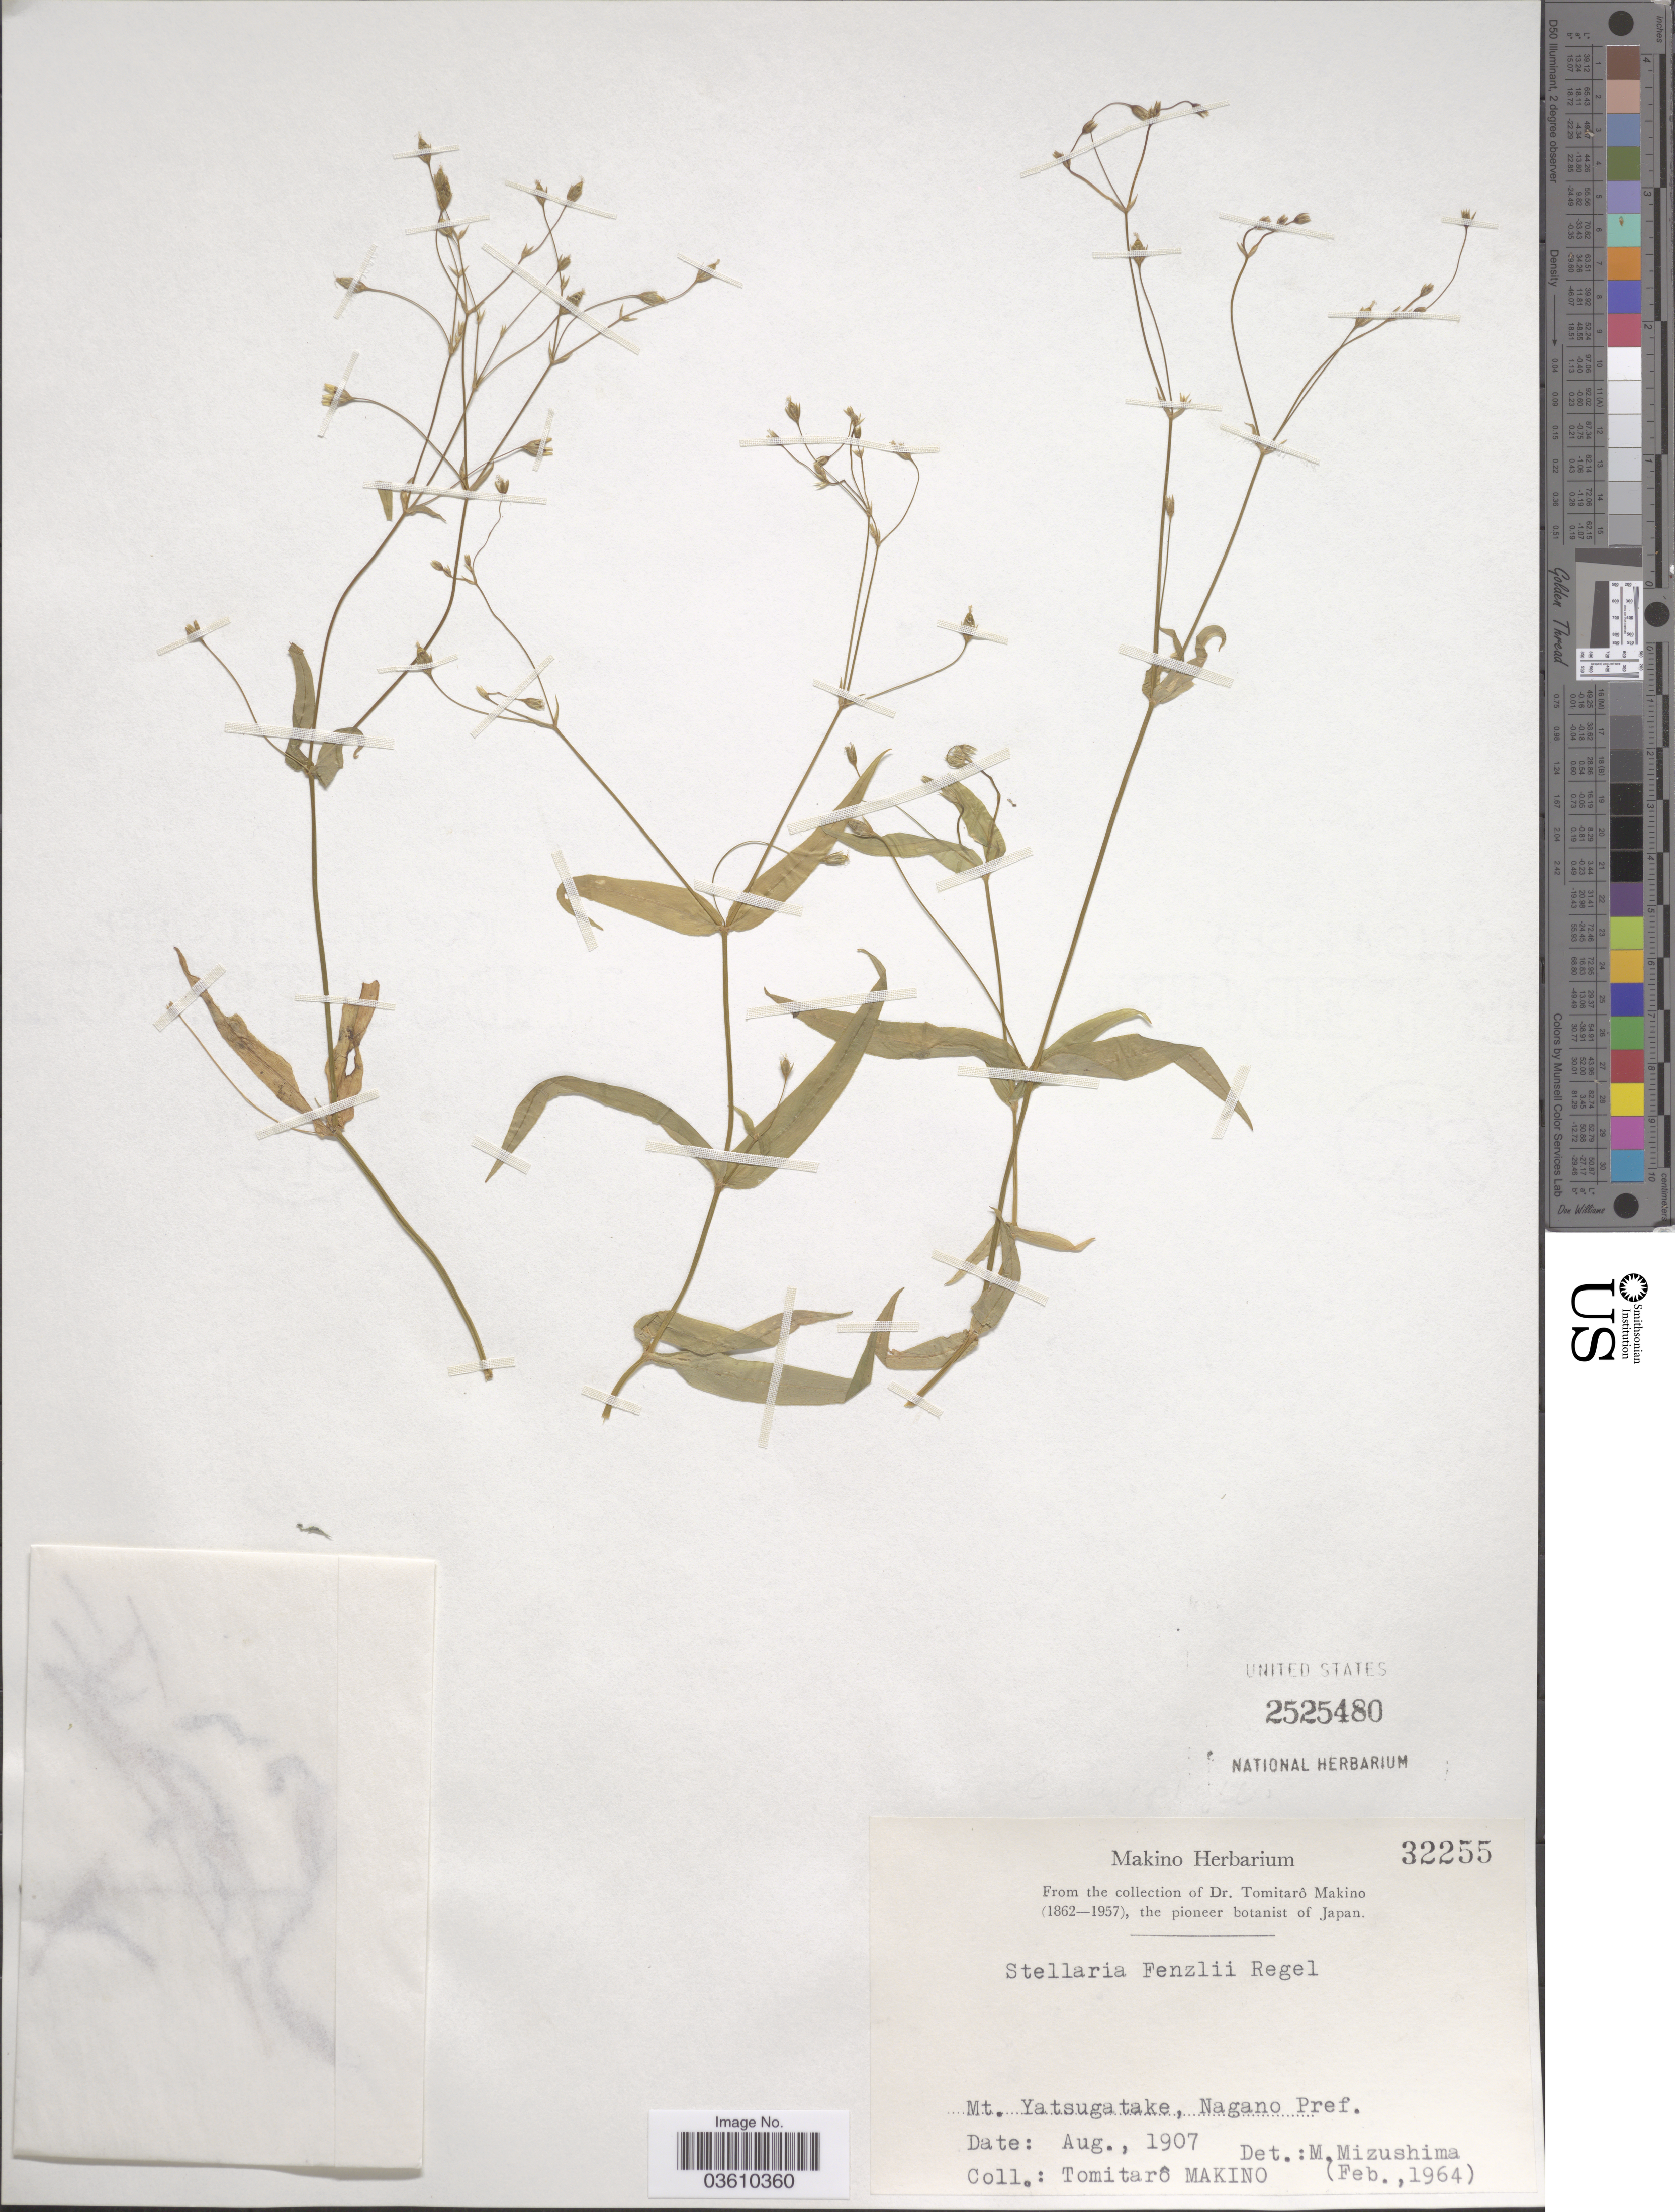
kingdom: Plantae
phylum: Tracheophyta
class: Magnoliopsida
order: Caryophyllales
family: Caryophyllaceae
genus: Stellaria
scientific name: Stellaria fenzlii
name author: Regel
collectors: T. Makino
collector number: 32255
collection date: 1907-08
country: Japan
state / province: Nagano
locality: Yatsugatake, Nagano Pref.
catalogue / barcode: US 2525480